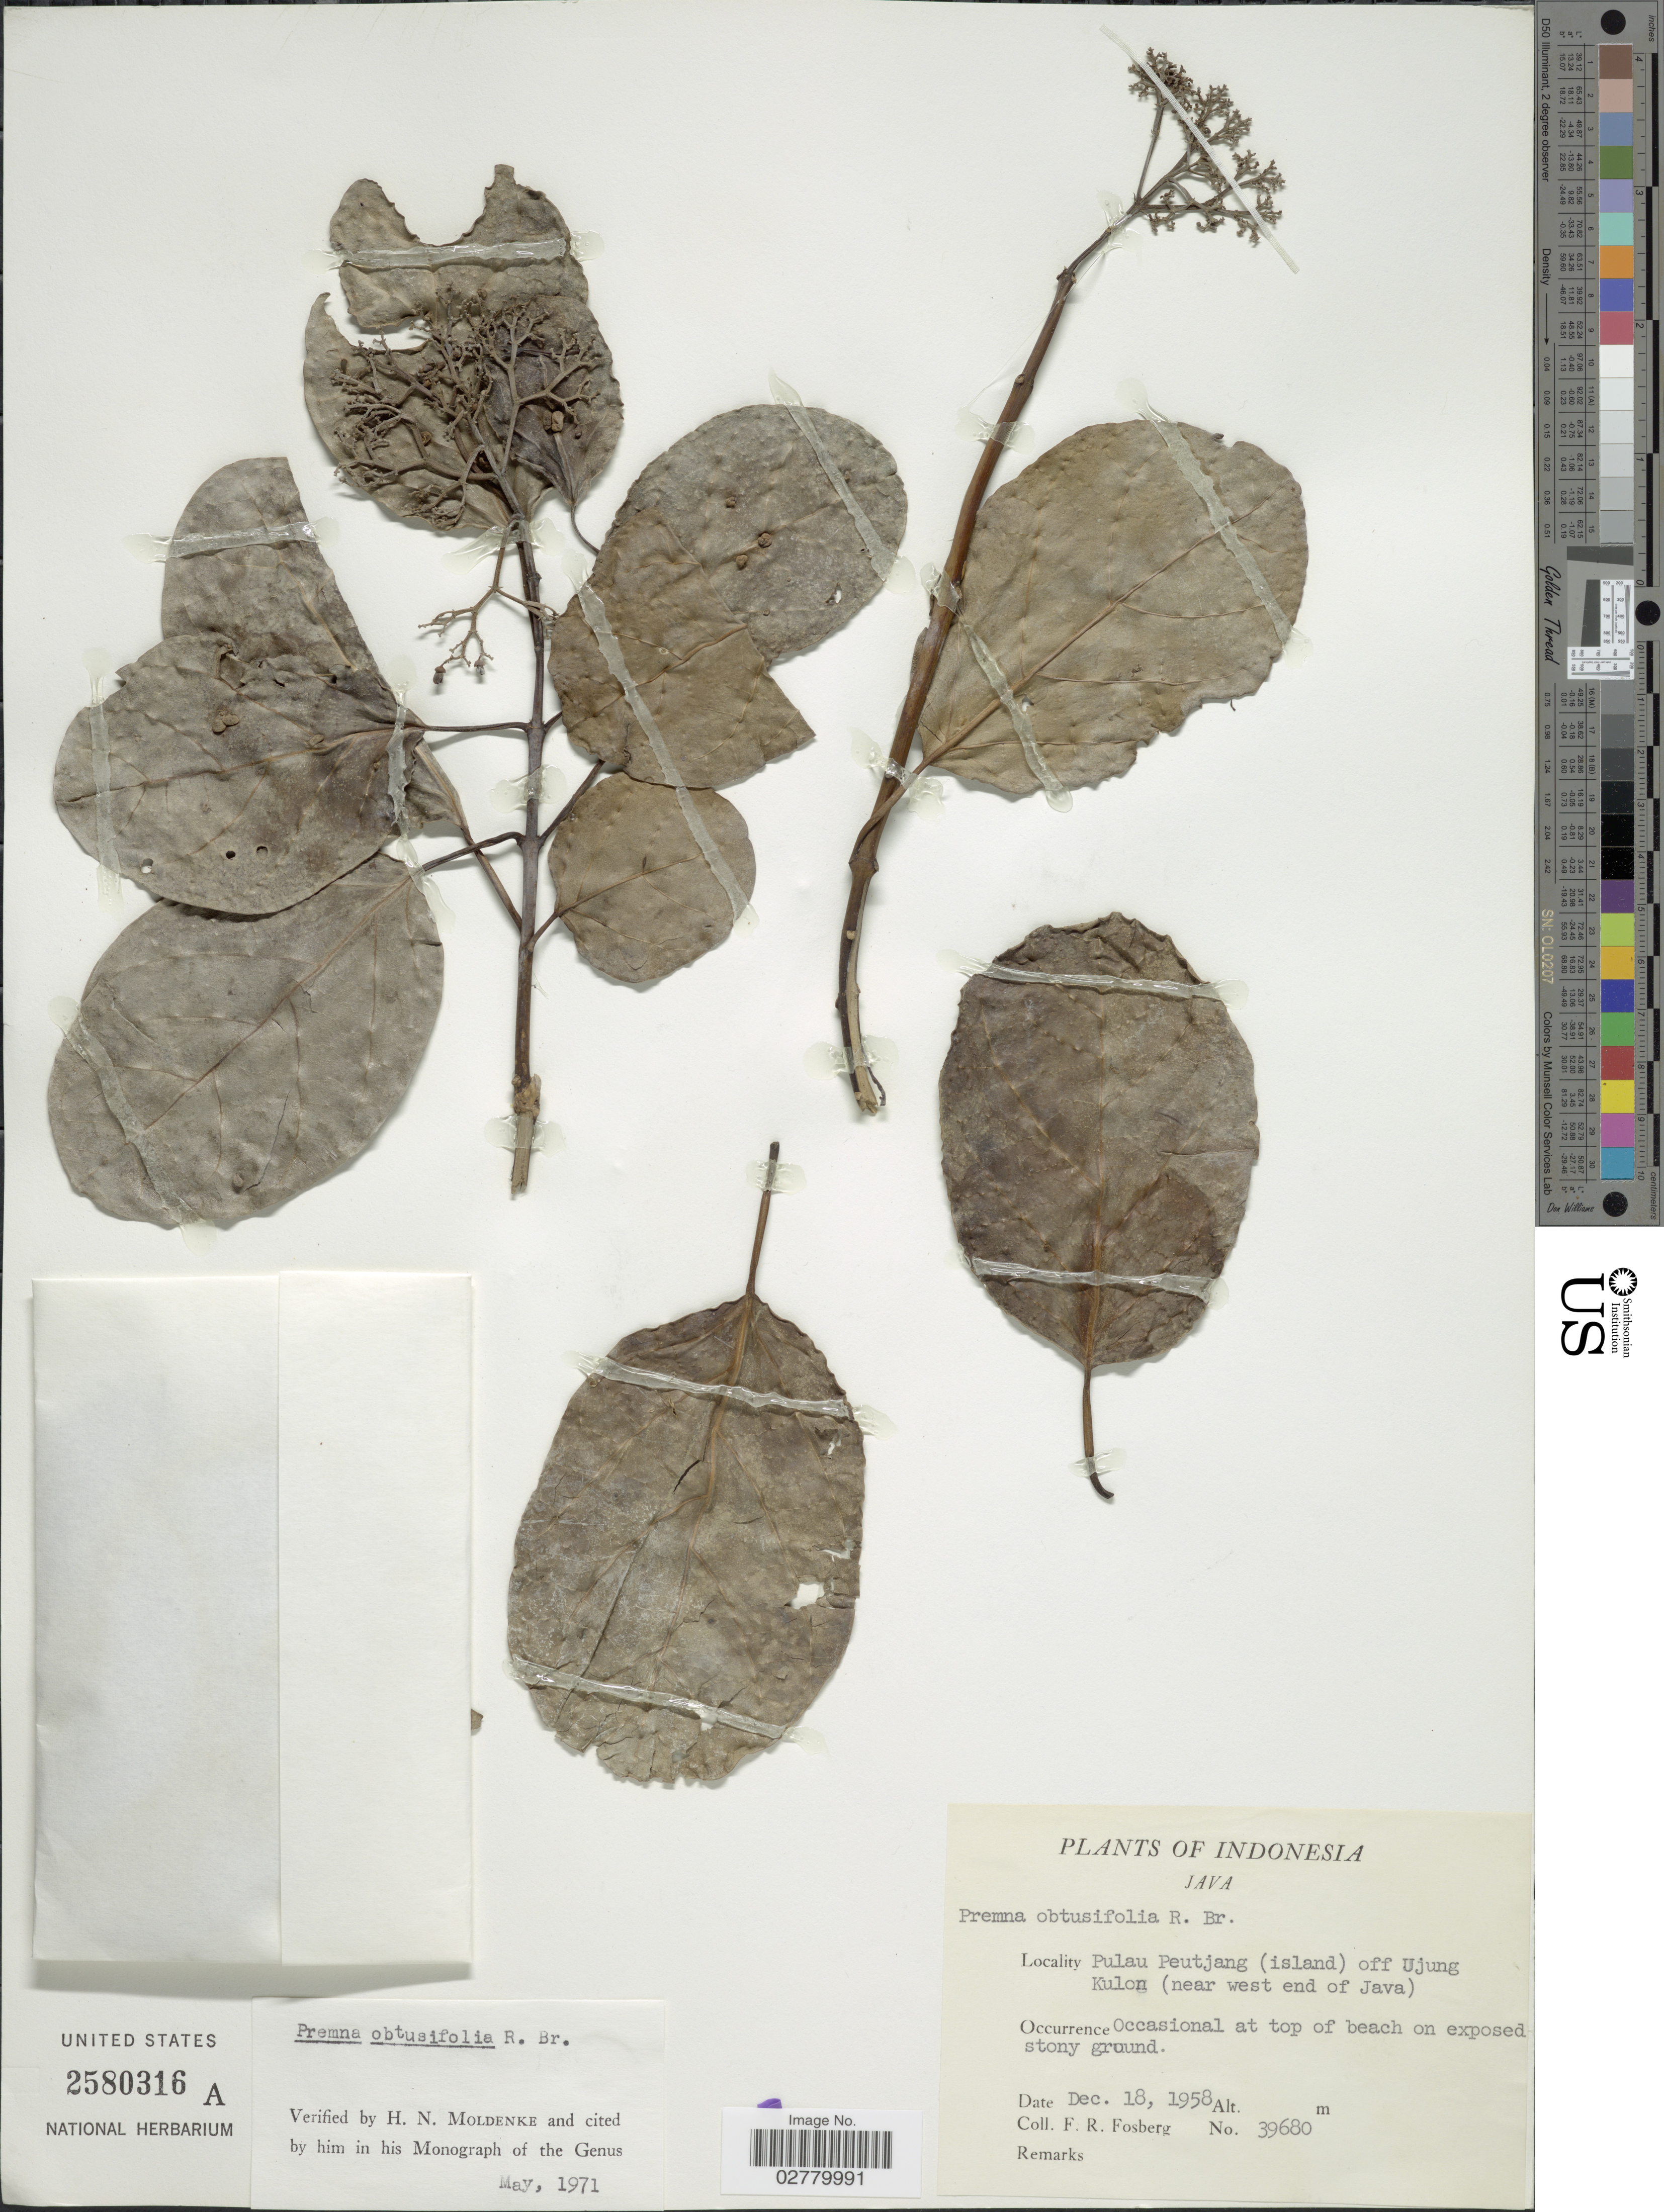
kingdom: Plantae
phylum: Tracheophyta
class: Magnoliopsida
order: Lamiales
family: Lamiaceae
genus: Premna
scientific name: Premna obtusifolia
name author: R. Br.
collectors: F. R. Fosberg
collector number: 39680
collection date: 1958-12-18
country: Indonesia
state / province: Java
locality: Pulau Peutjang (island) off Ujung Kulog (near west end of Java).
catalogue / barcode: US 2580316A